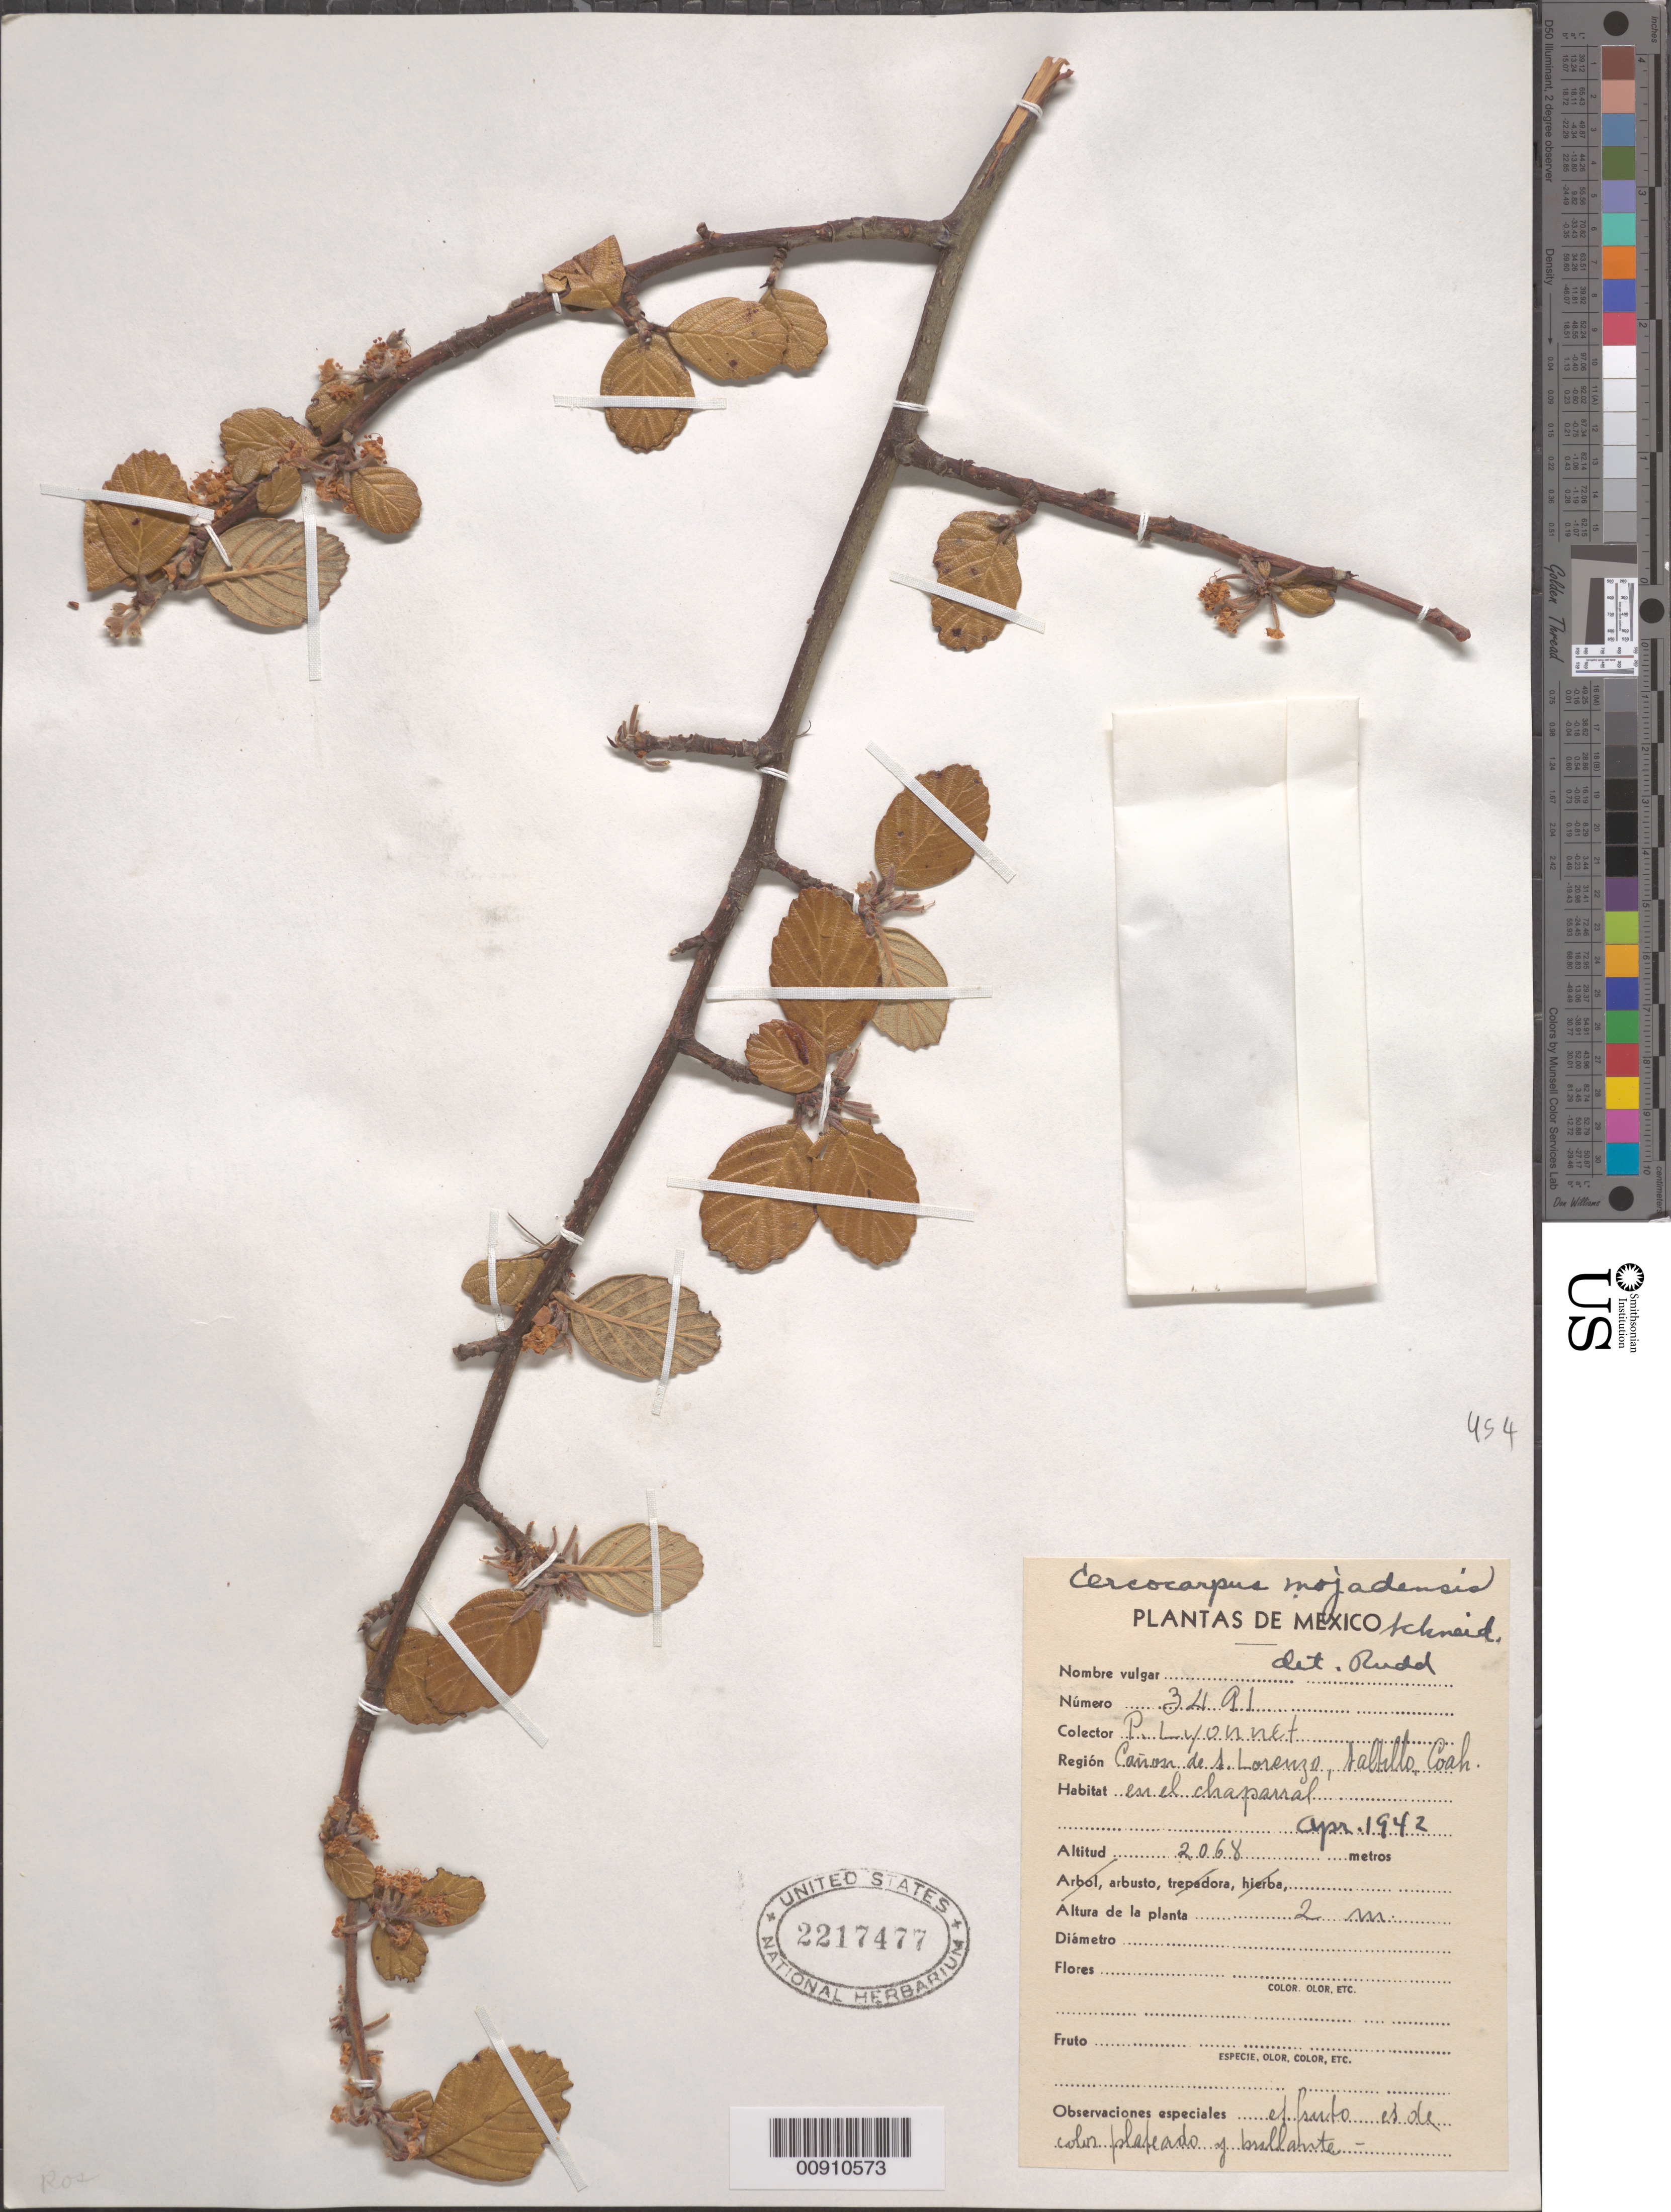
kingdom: Plantae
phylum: Tracheophyta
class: Magnoliopsida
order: Rosales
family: Rosaceae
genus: Cercocarpus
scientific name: Cercocarpus mojadensis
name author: C.K. Schneid.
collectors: Bro. E. Lyonnet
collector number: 3491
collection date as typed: Apr 1942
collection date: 1942-04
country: Mexico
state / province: Coahuila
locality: Cañon de S. Lorenzo, Saltillo, Coahuila.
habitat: En el chaparral.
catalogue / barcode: US 2217477